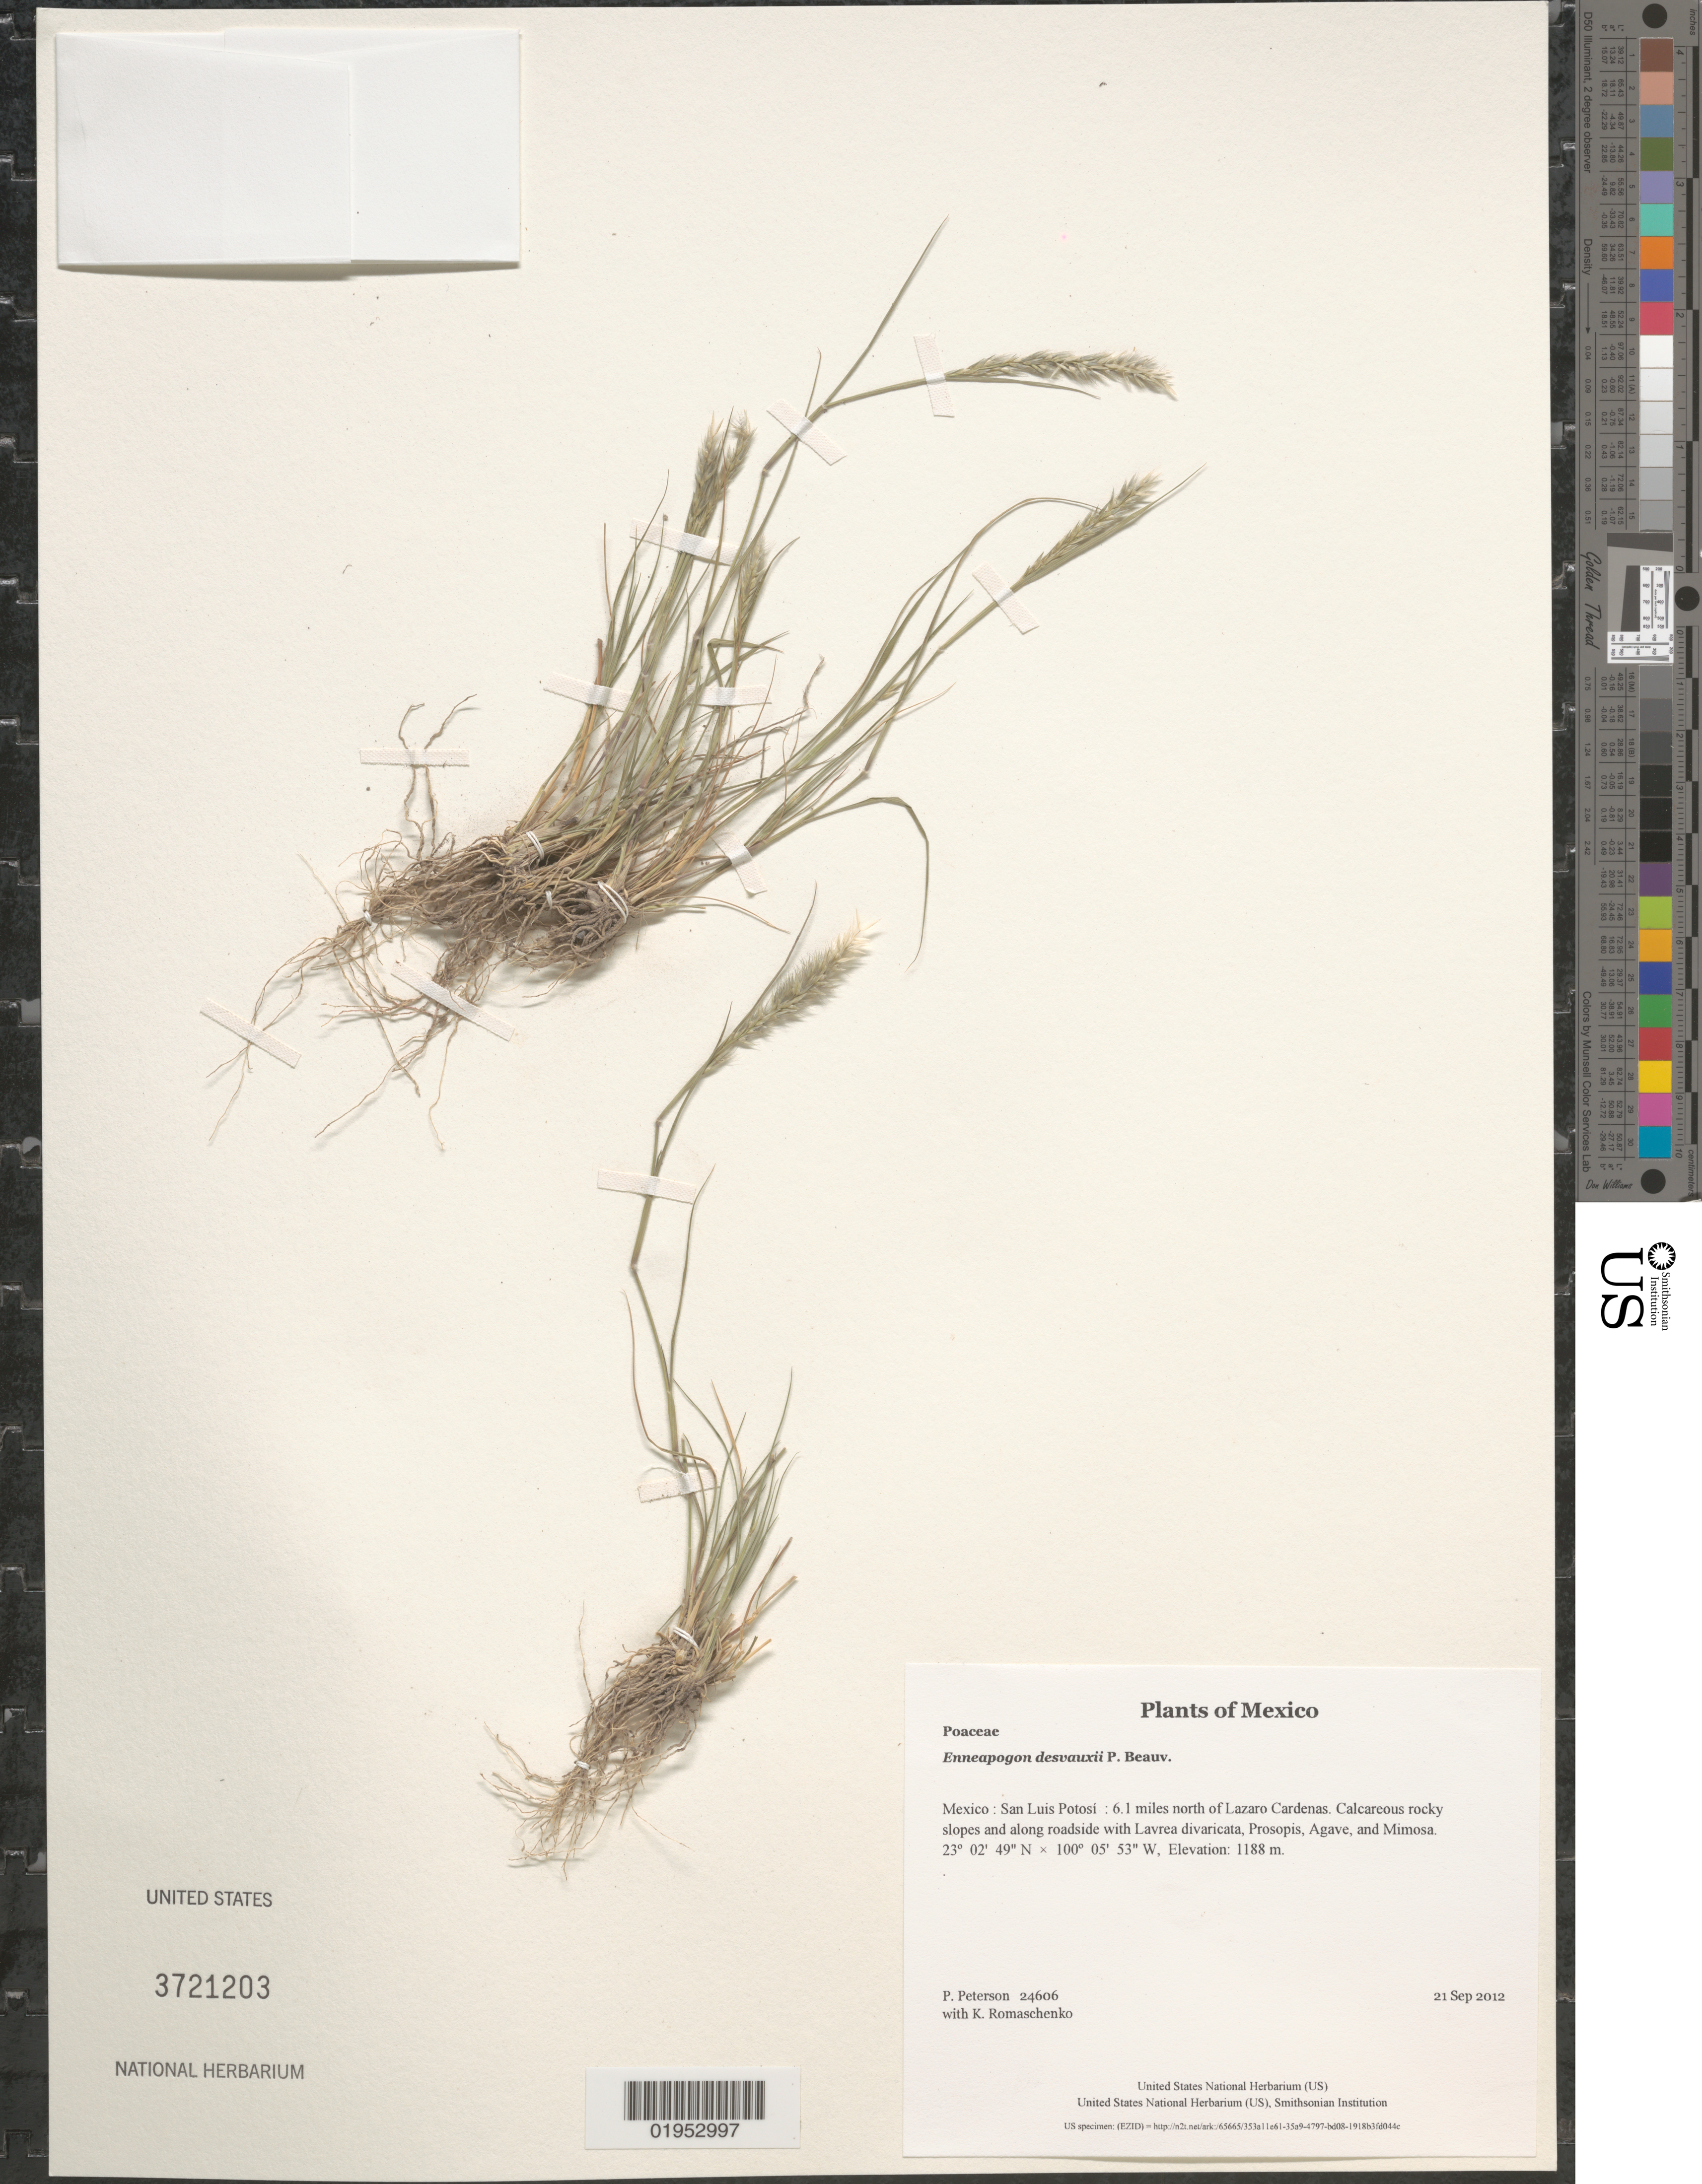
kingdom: Plantae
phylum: Tracheophyta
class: Liliopsida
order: Poales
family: Poaceae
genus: Enneapogon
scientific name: Enneapogon desvauxii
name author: P. Beauv.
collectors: P. M. Peterson & K. Romaschenko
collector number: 24606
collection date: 2012-09-21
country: Mexico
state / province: San Luis Potosí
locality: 6.1 miles north of Lazaro Cardenas.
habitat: Calcareous rocky slopes and along roadside with Lavrea divaricata, Prosopis, Agave, and Mimosa.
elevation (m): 1188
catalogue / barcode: US 3721203